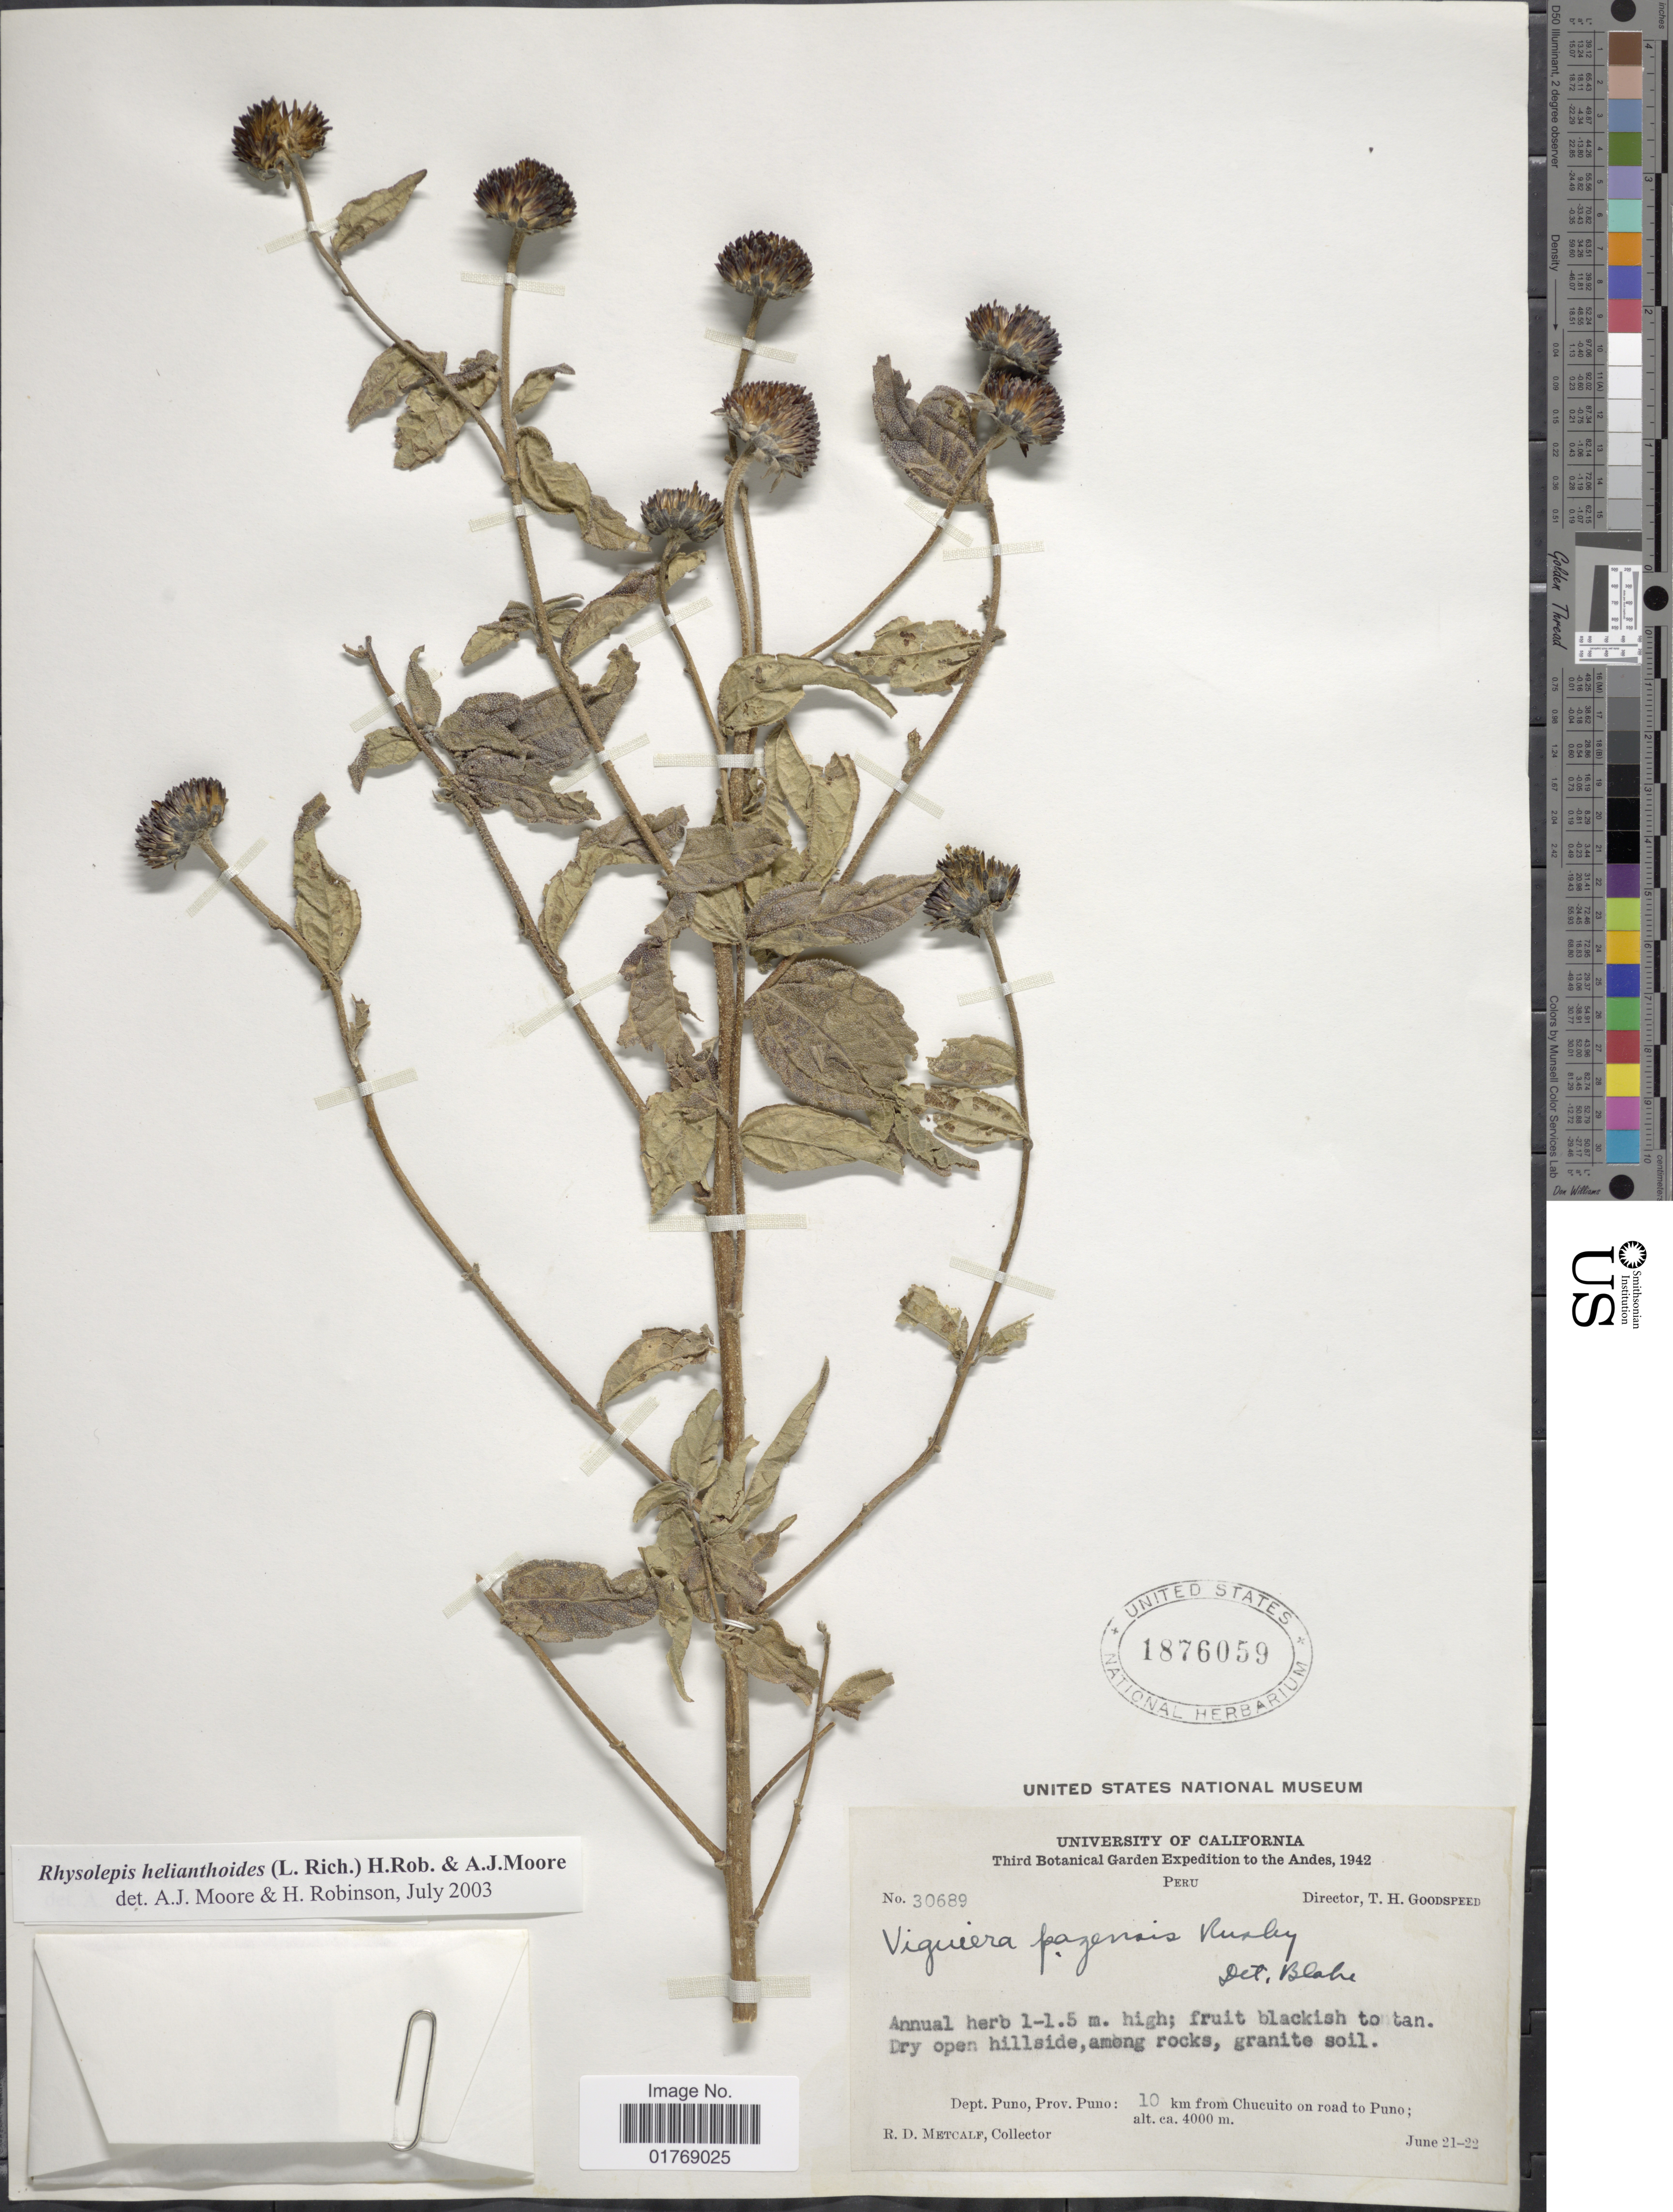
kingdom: Plantae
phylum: Tracheophyta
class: Magnoliopsida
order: Asterales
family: Asteraceae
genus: Viguiera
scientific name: Viguiera procumbens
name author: (Pers.) S.F. Blake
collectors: R. D. Metcalf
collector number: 30689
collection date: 1942-06-21/1942-06-22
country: Peru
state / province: Puno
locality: Dept. Puno, Prov. Puno: 10 km from Chucuito on road to Puno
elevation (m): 4000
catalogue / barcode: US 1876059